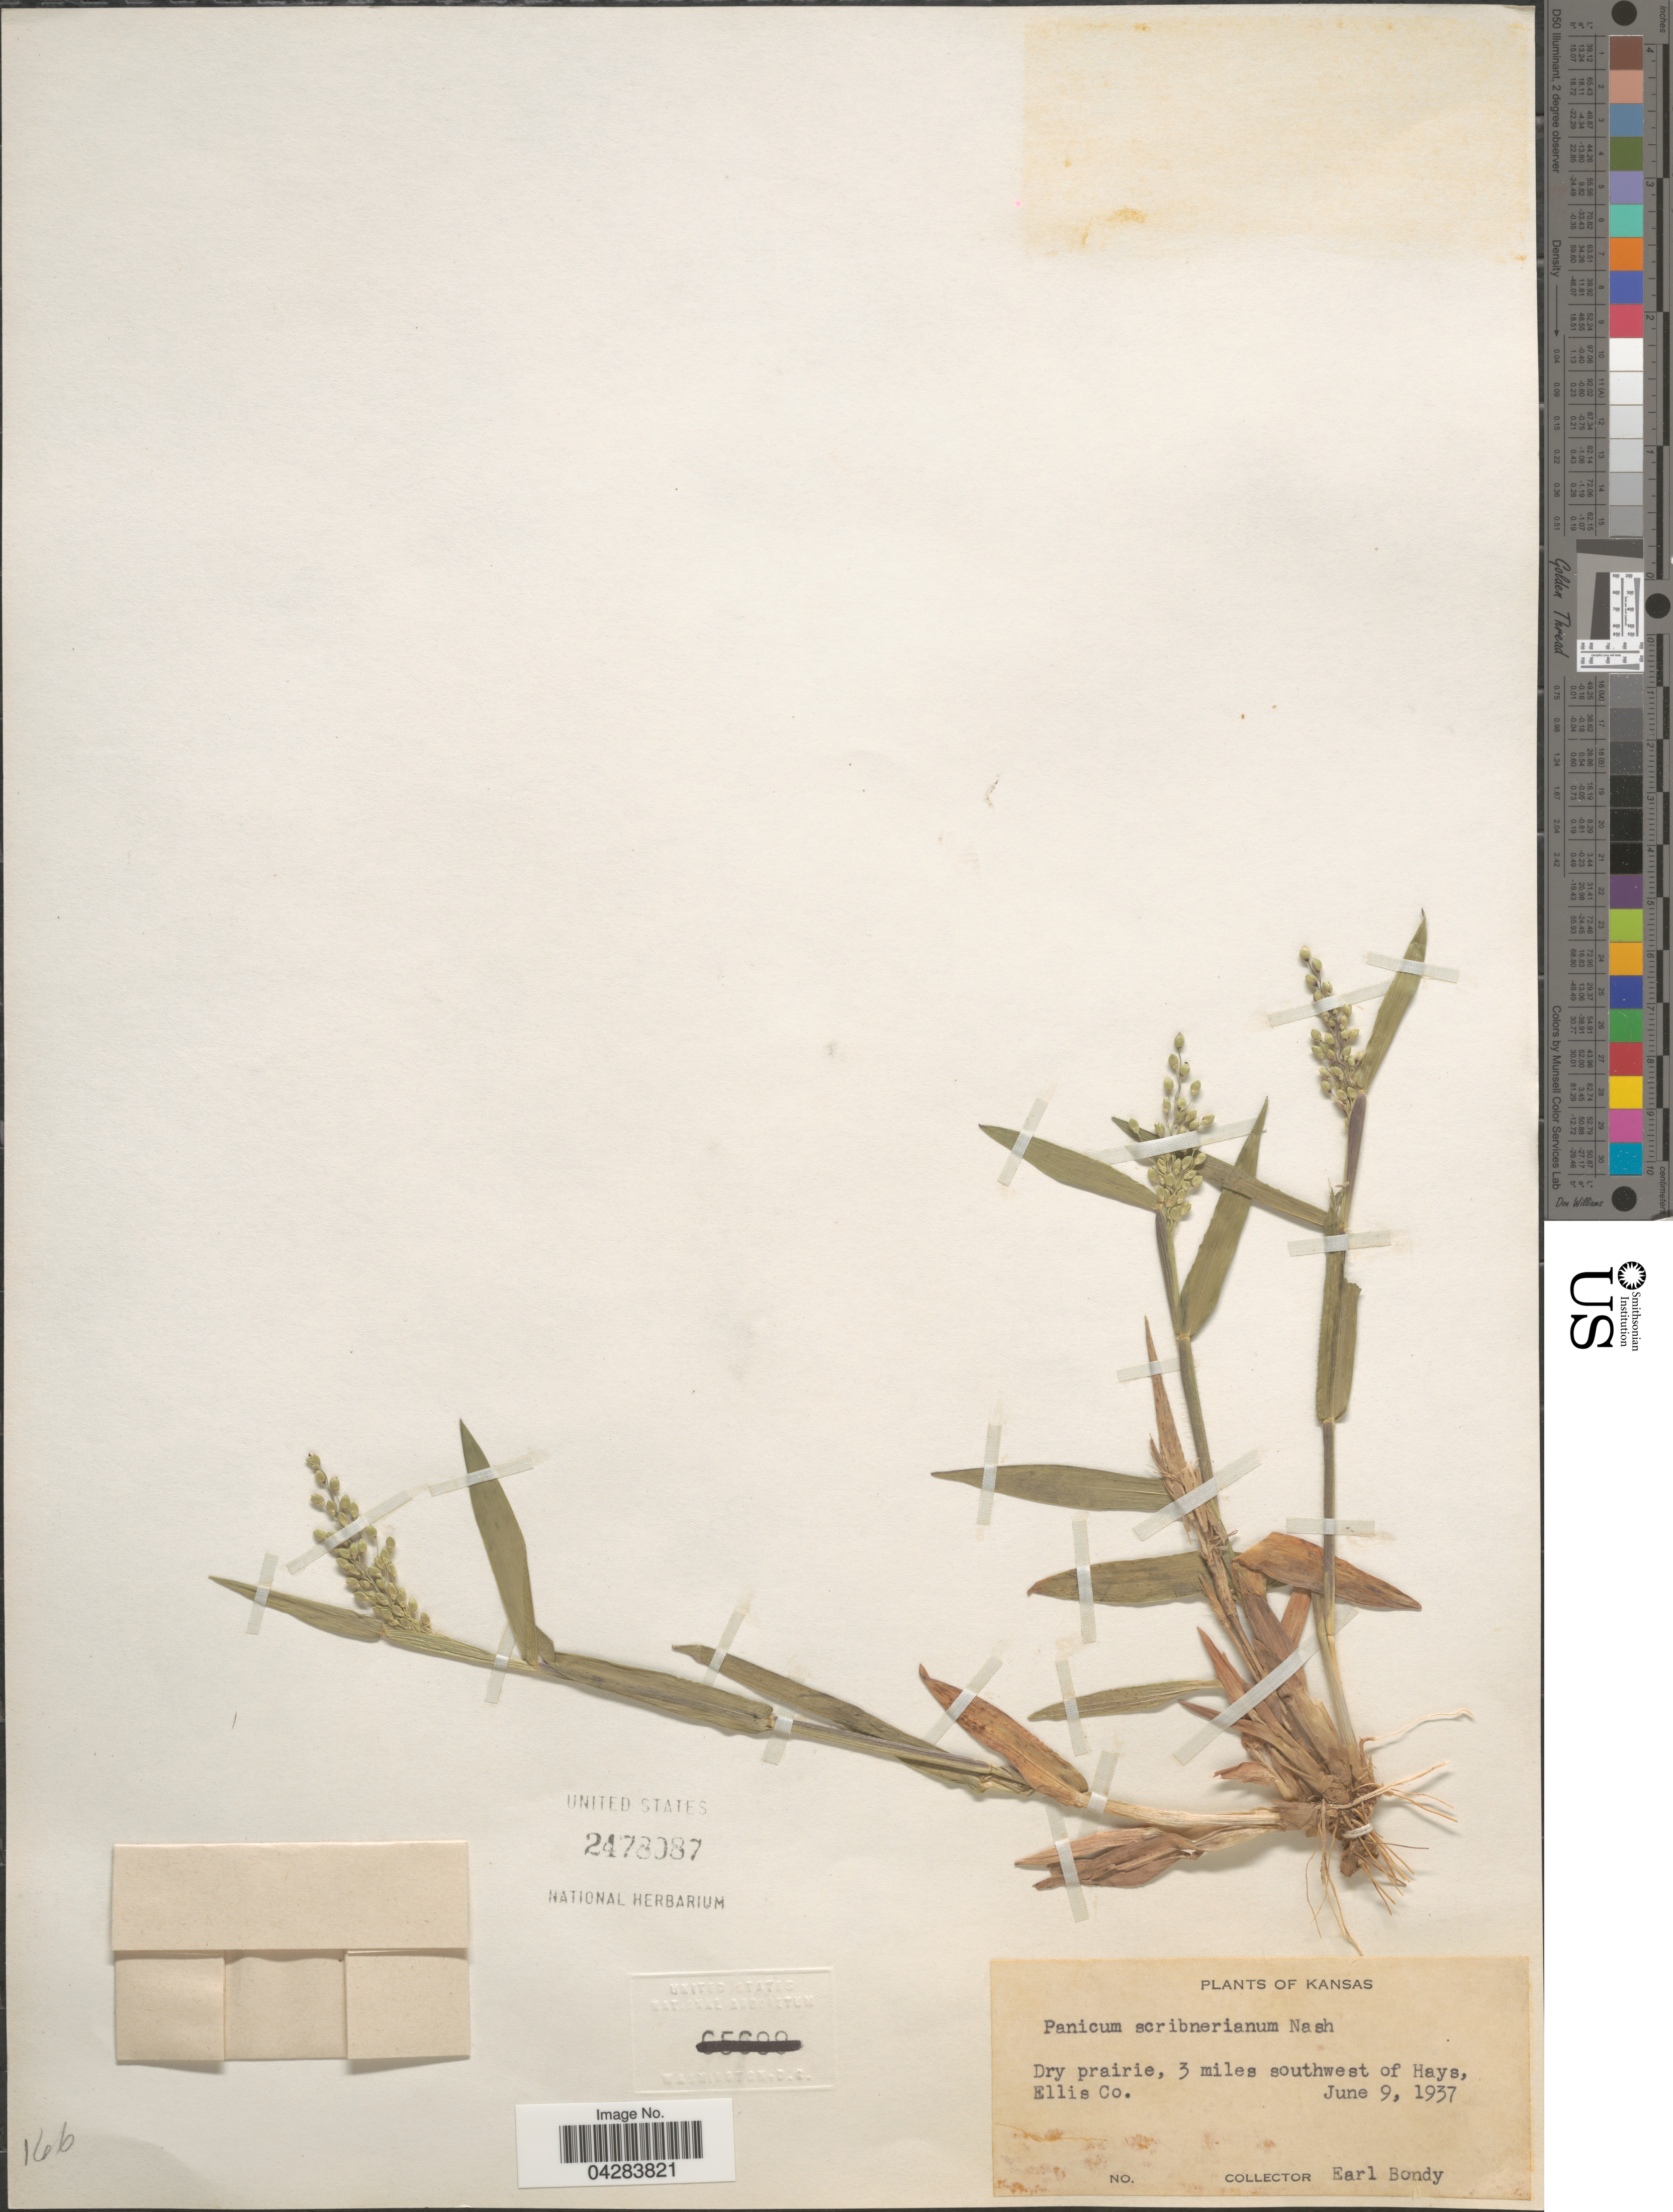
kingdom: Plantae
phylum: Tracheophyta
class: Liliopsida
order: Poales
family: Poaceae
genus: Dichanthelium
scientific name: Dichanthelium oligosanthes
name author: (Schult.) Gould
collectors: E. Bondy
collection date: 1937-06-09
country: United States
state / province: Kansas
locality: Dry prairie, 3 miles southwest of Hays, Ellis Co.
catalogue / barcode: US 2478087